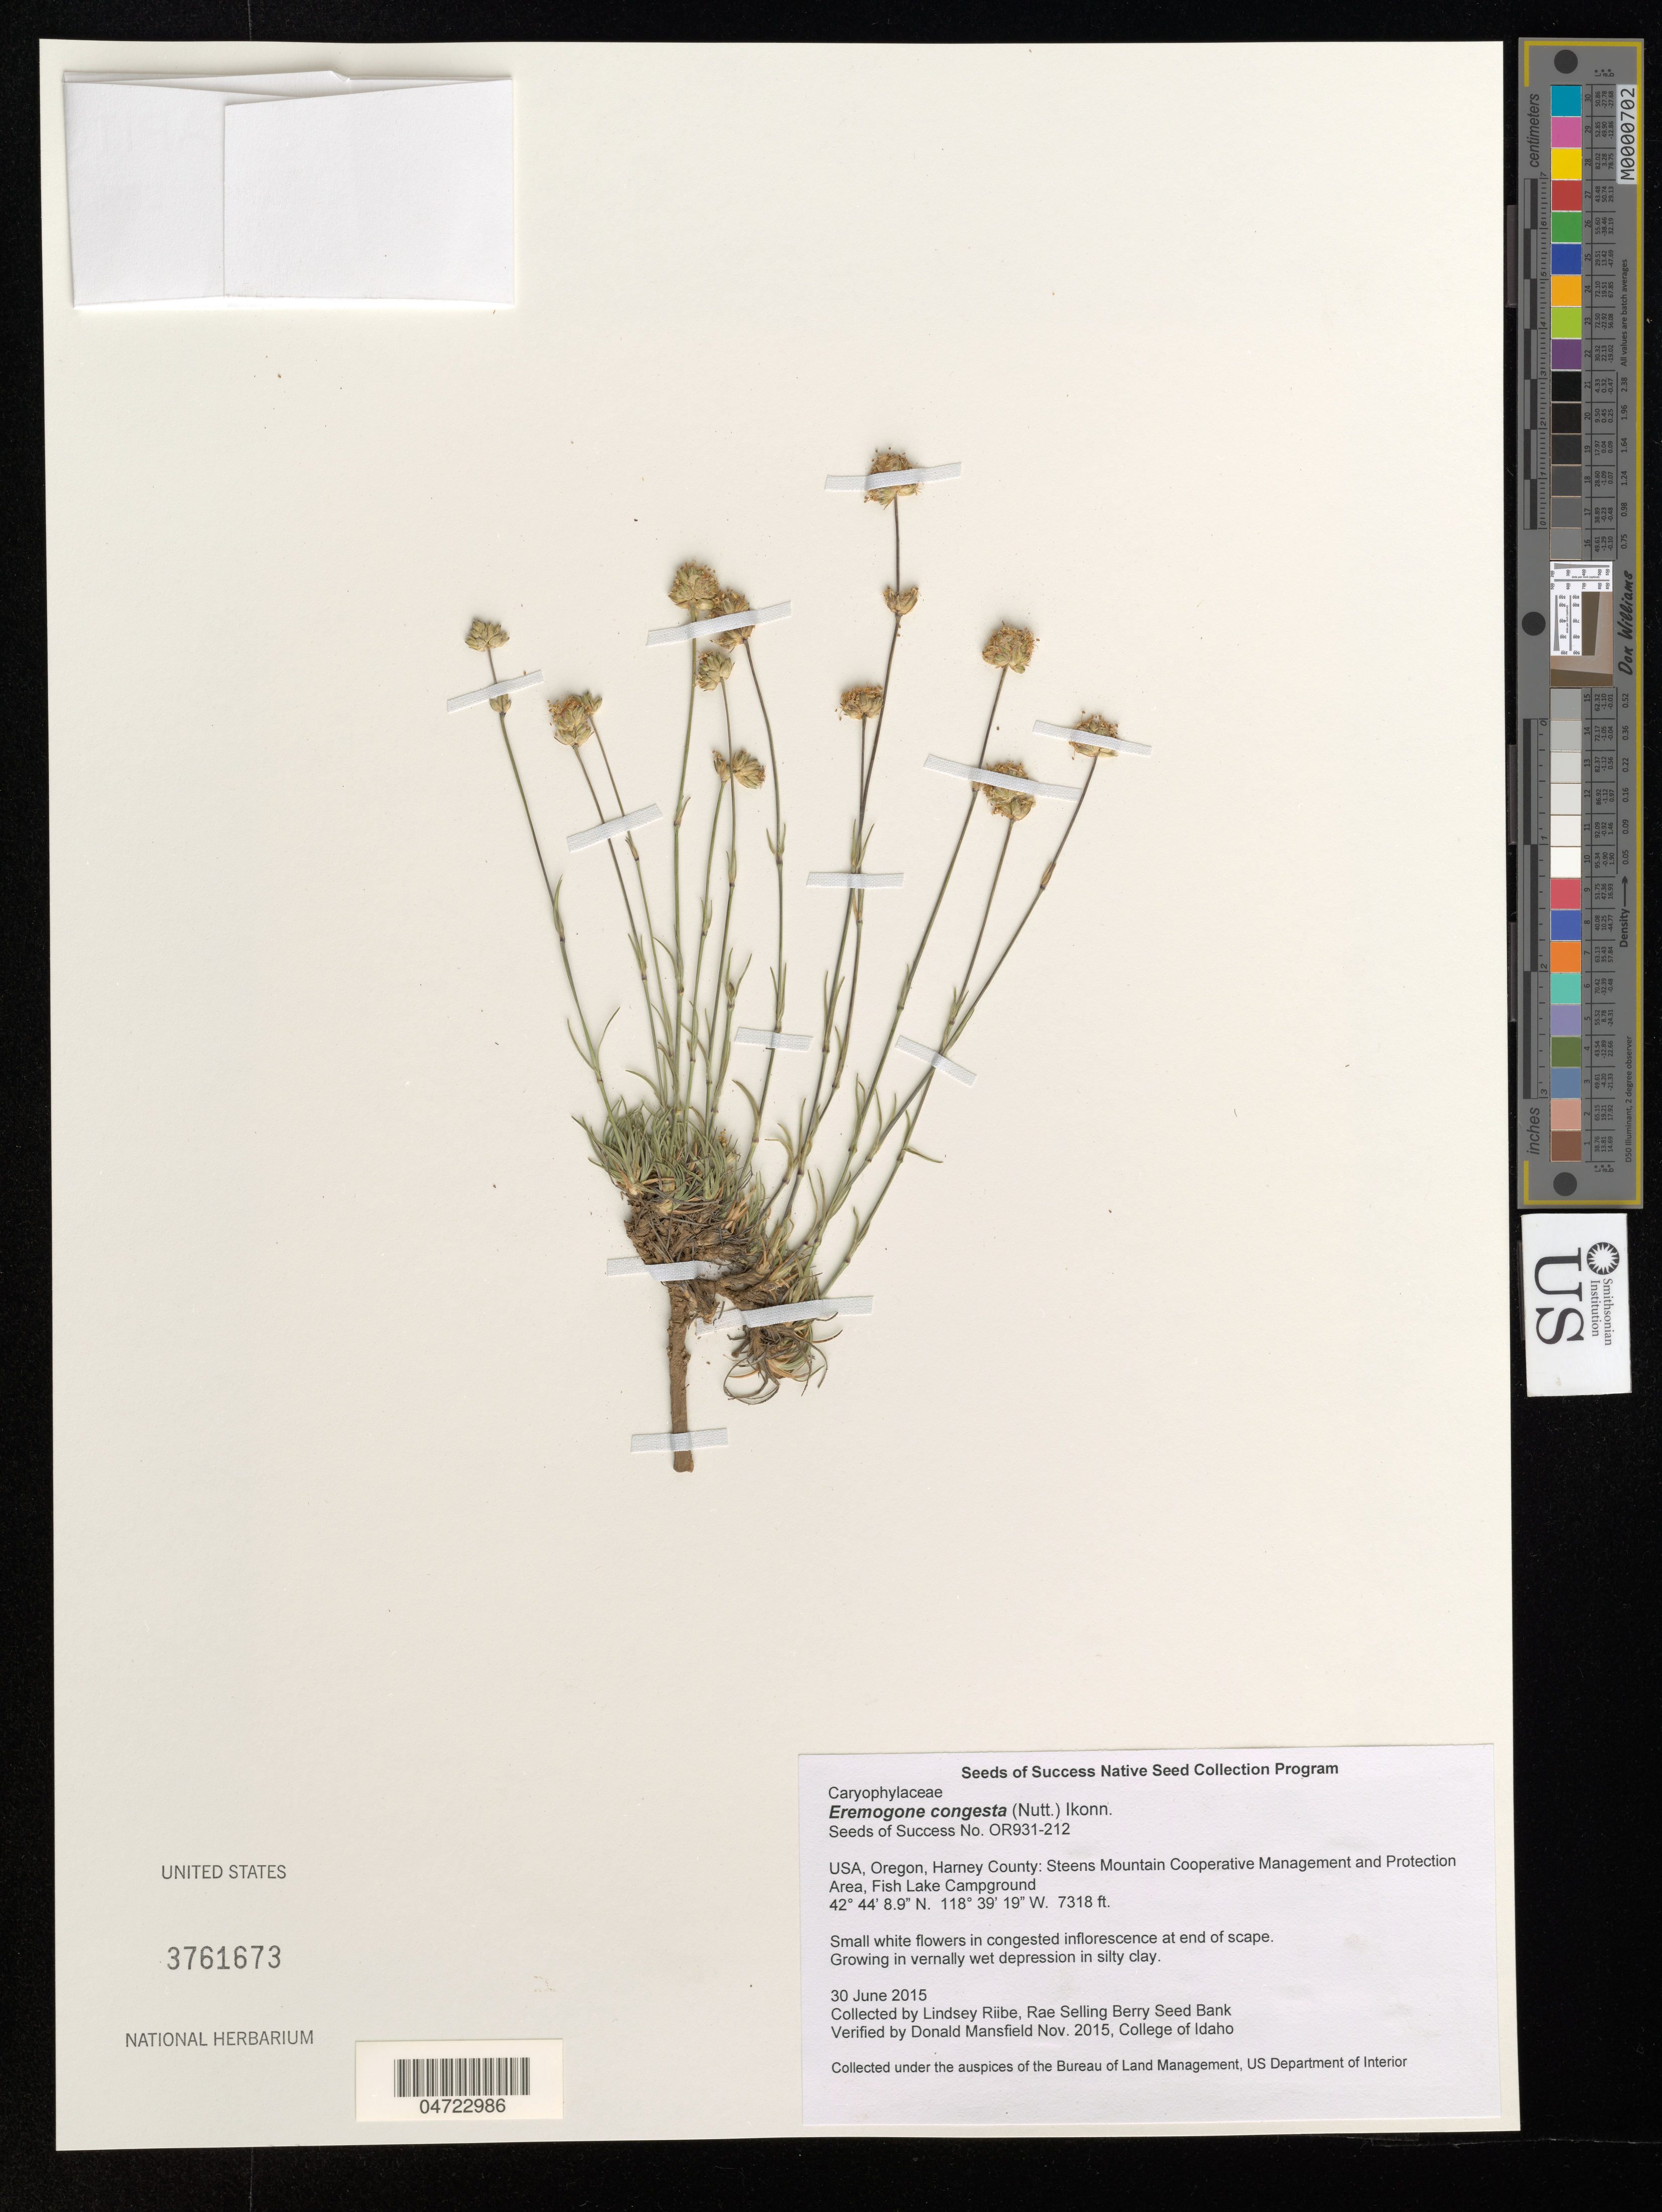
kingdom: Plantae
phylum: Tracheophyta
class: Magnoliopsida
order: Caryophyllales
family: Caryophyllaceae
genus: Eremogone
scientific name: Eremogone congesta var. lithophila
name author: (Rydb.) Dorn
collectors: L. Riibe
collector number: OR931-212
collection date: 2015-06-30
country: United States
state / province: Oregon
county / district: Harney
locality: Harney County: Steens Mountain Cooperative Management and Protection Area, Fish Lake Campground.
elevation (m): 2231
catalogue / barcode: US 3761673